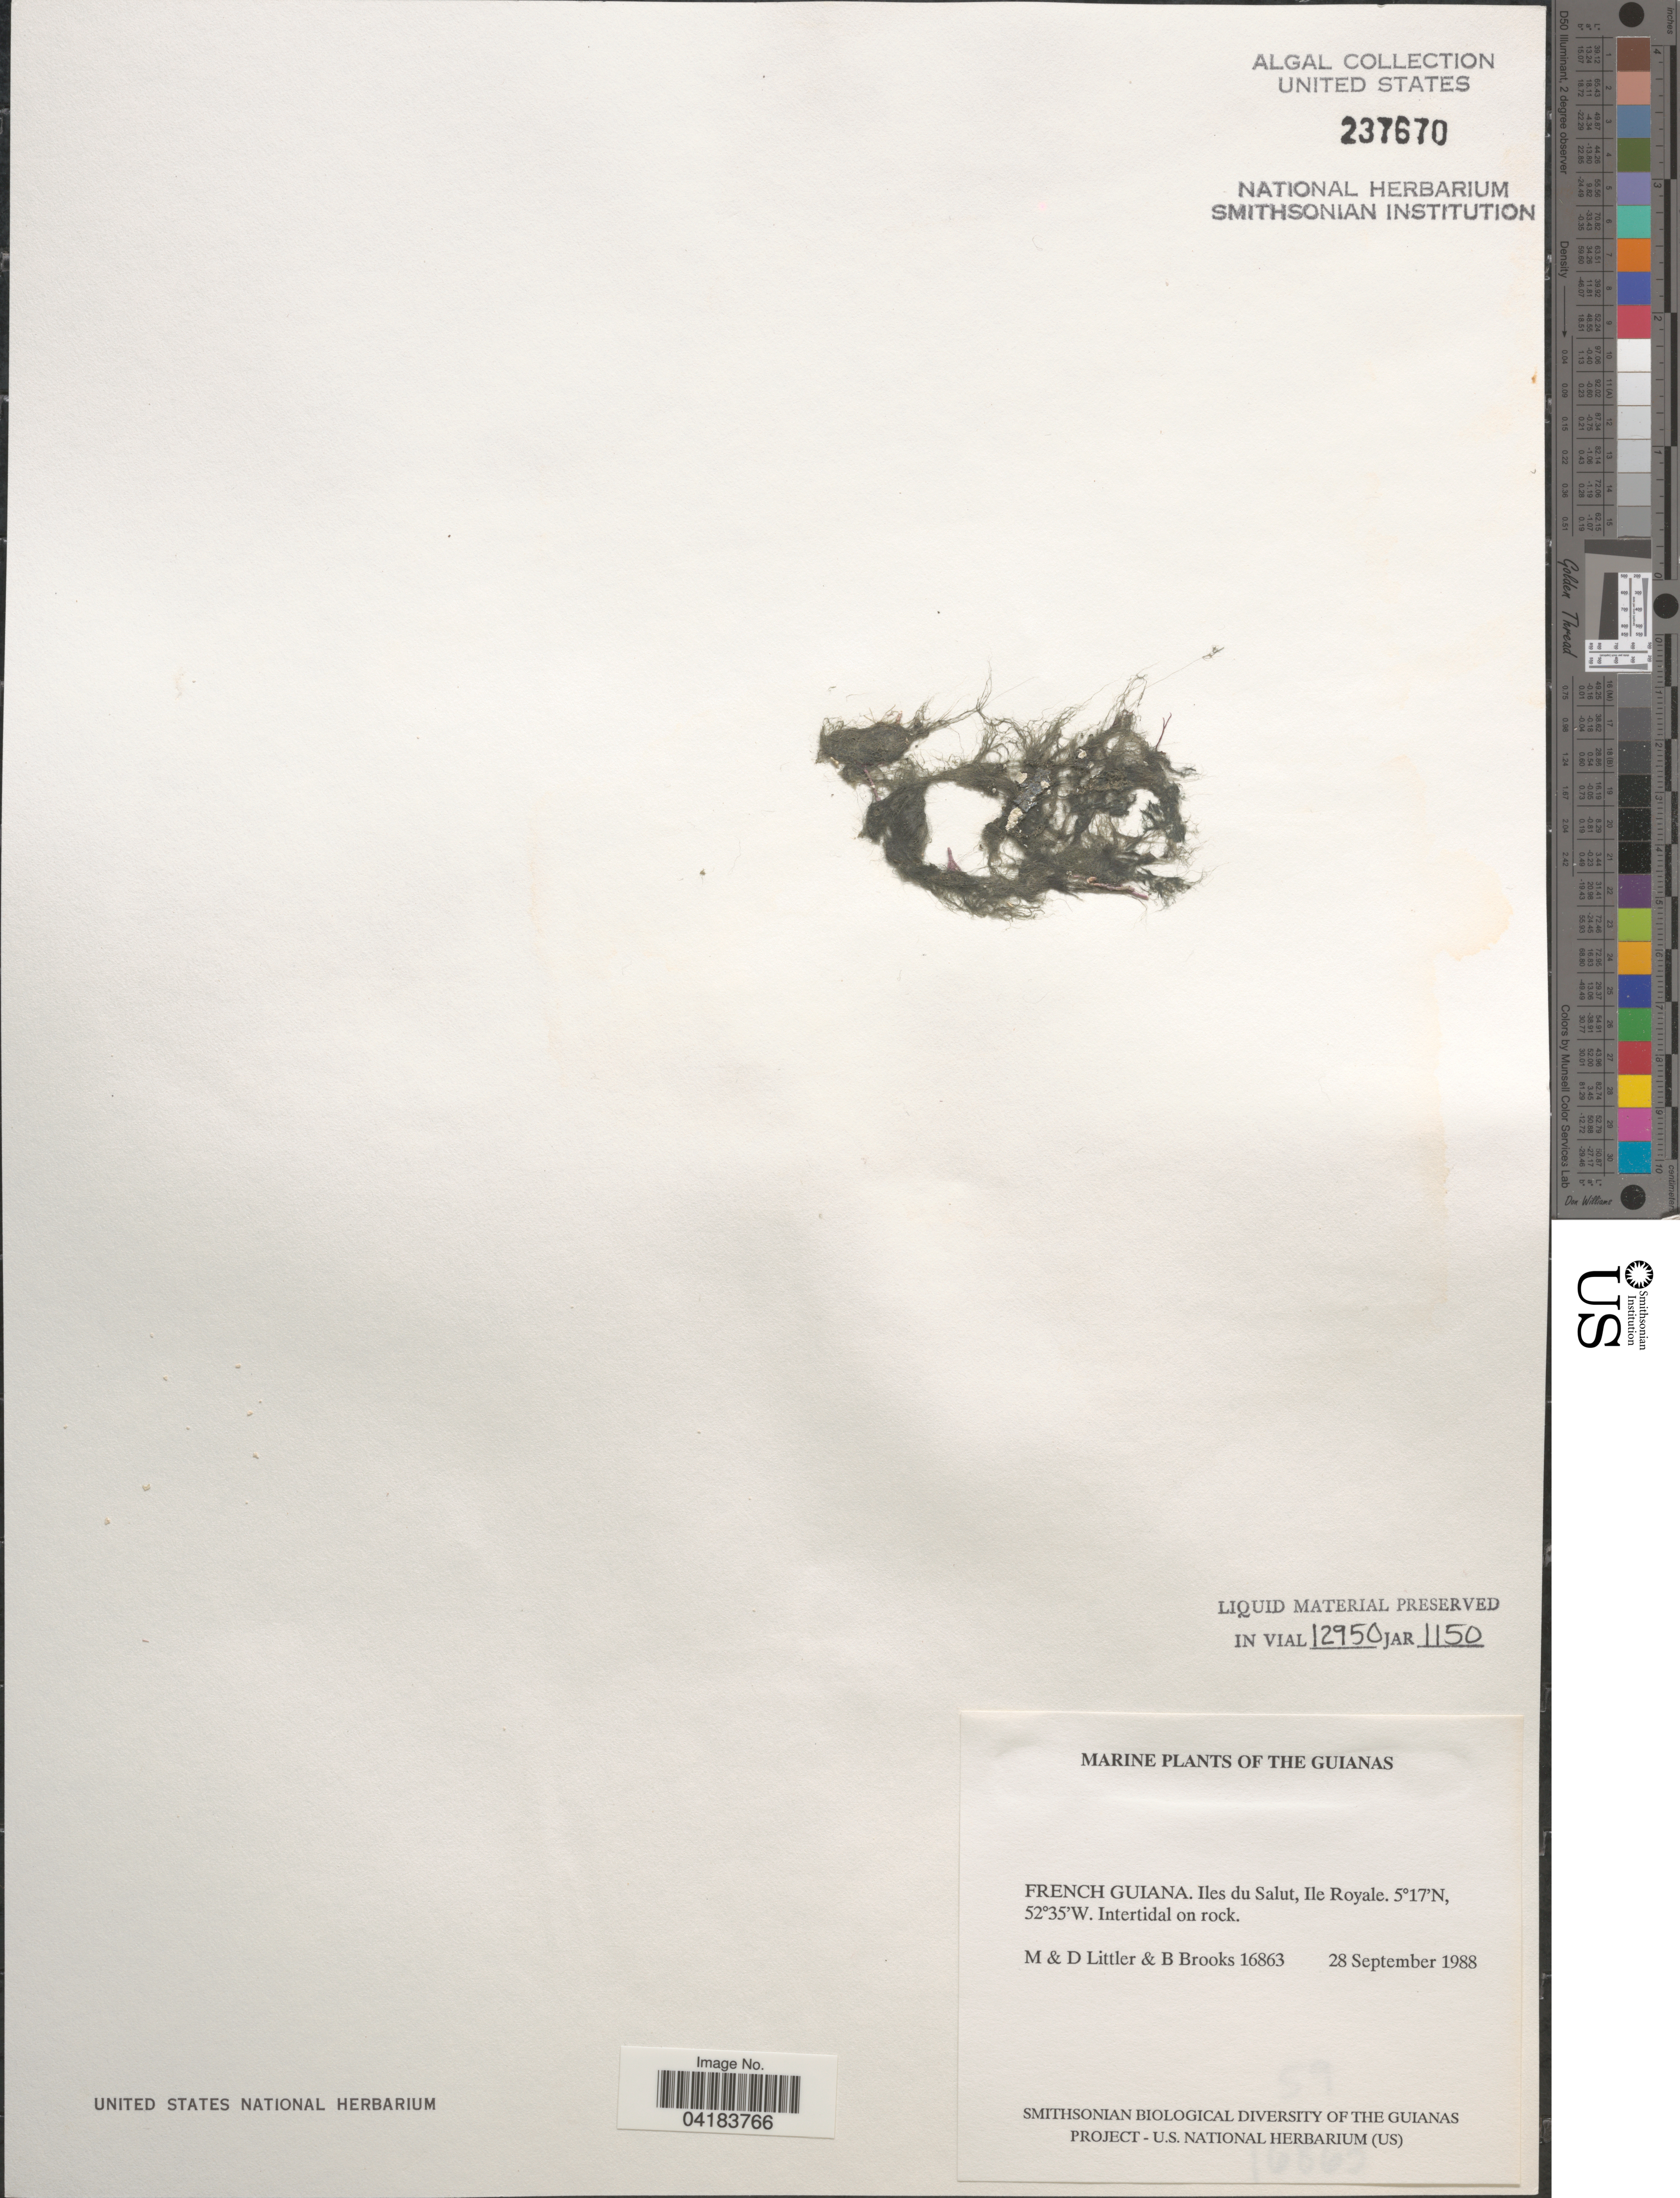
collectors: M. Littler, D. S. Littler & B. Brooks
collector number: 16863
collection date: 1988-09-28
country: French Guiana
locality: The Guianas. Iles du Salut, Ile Royale.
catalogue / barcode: US 237670